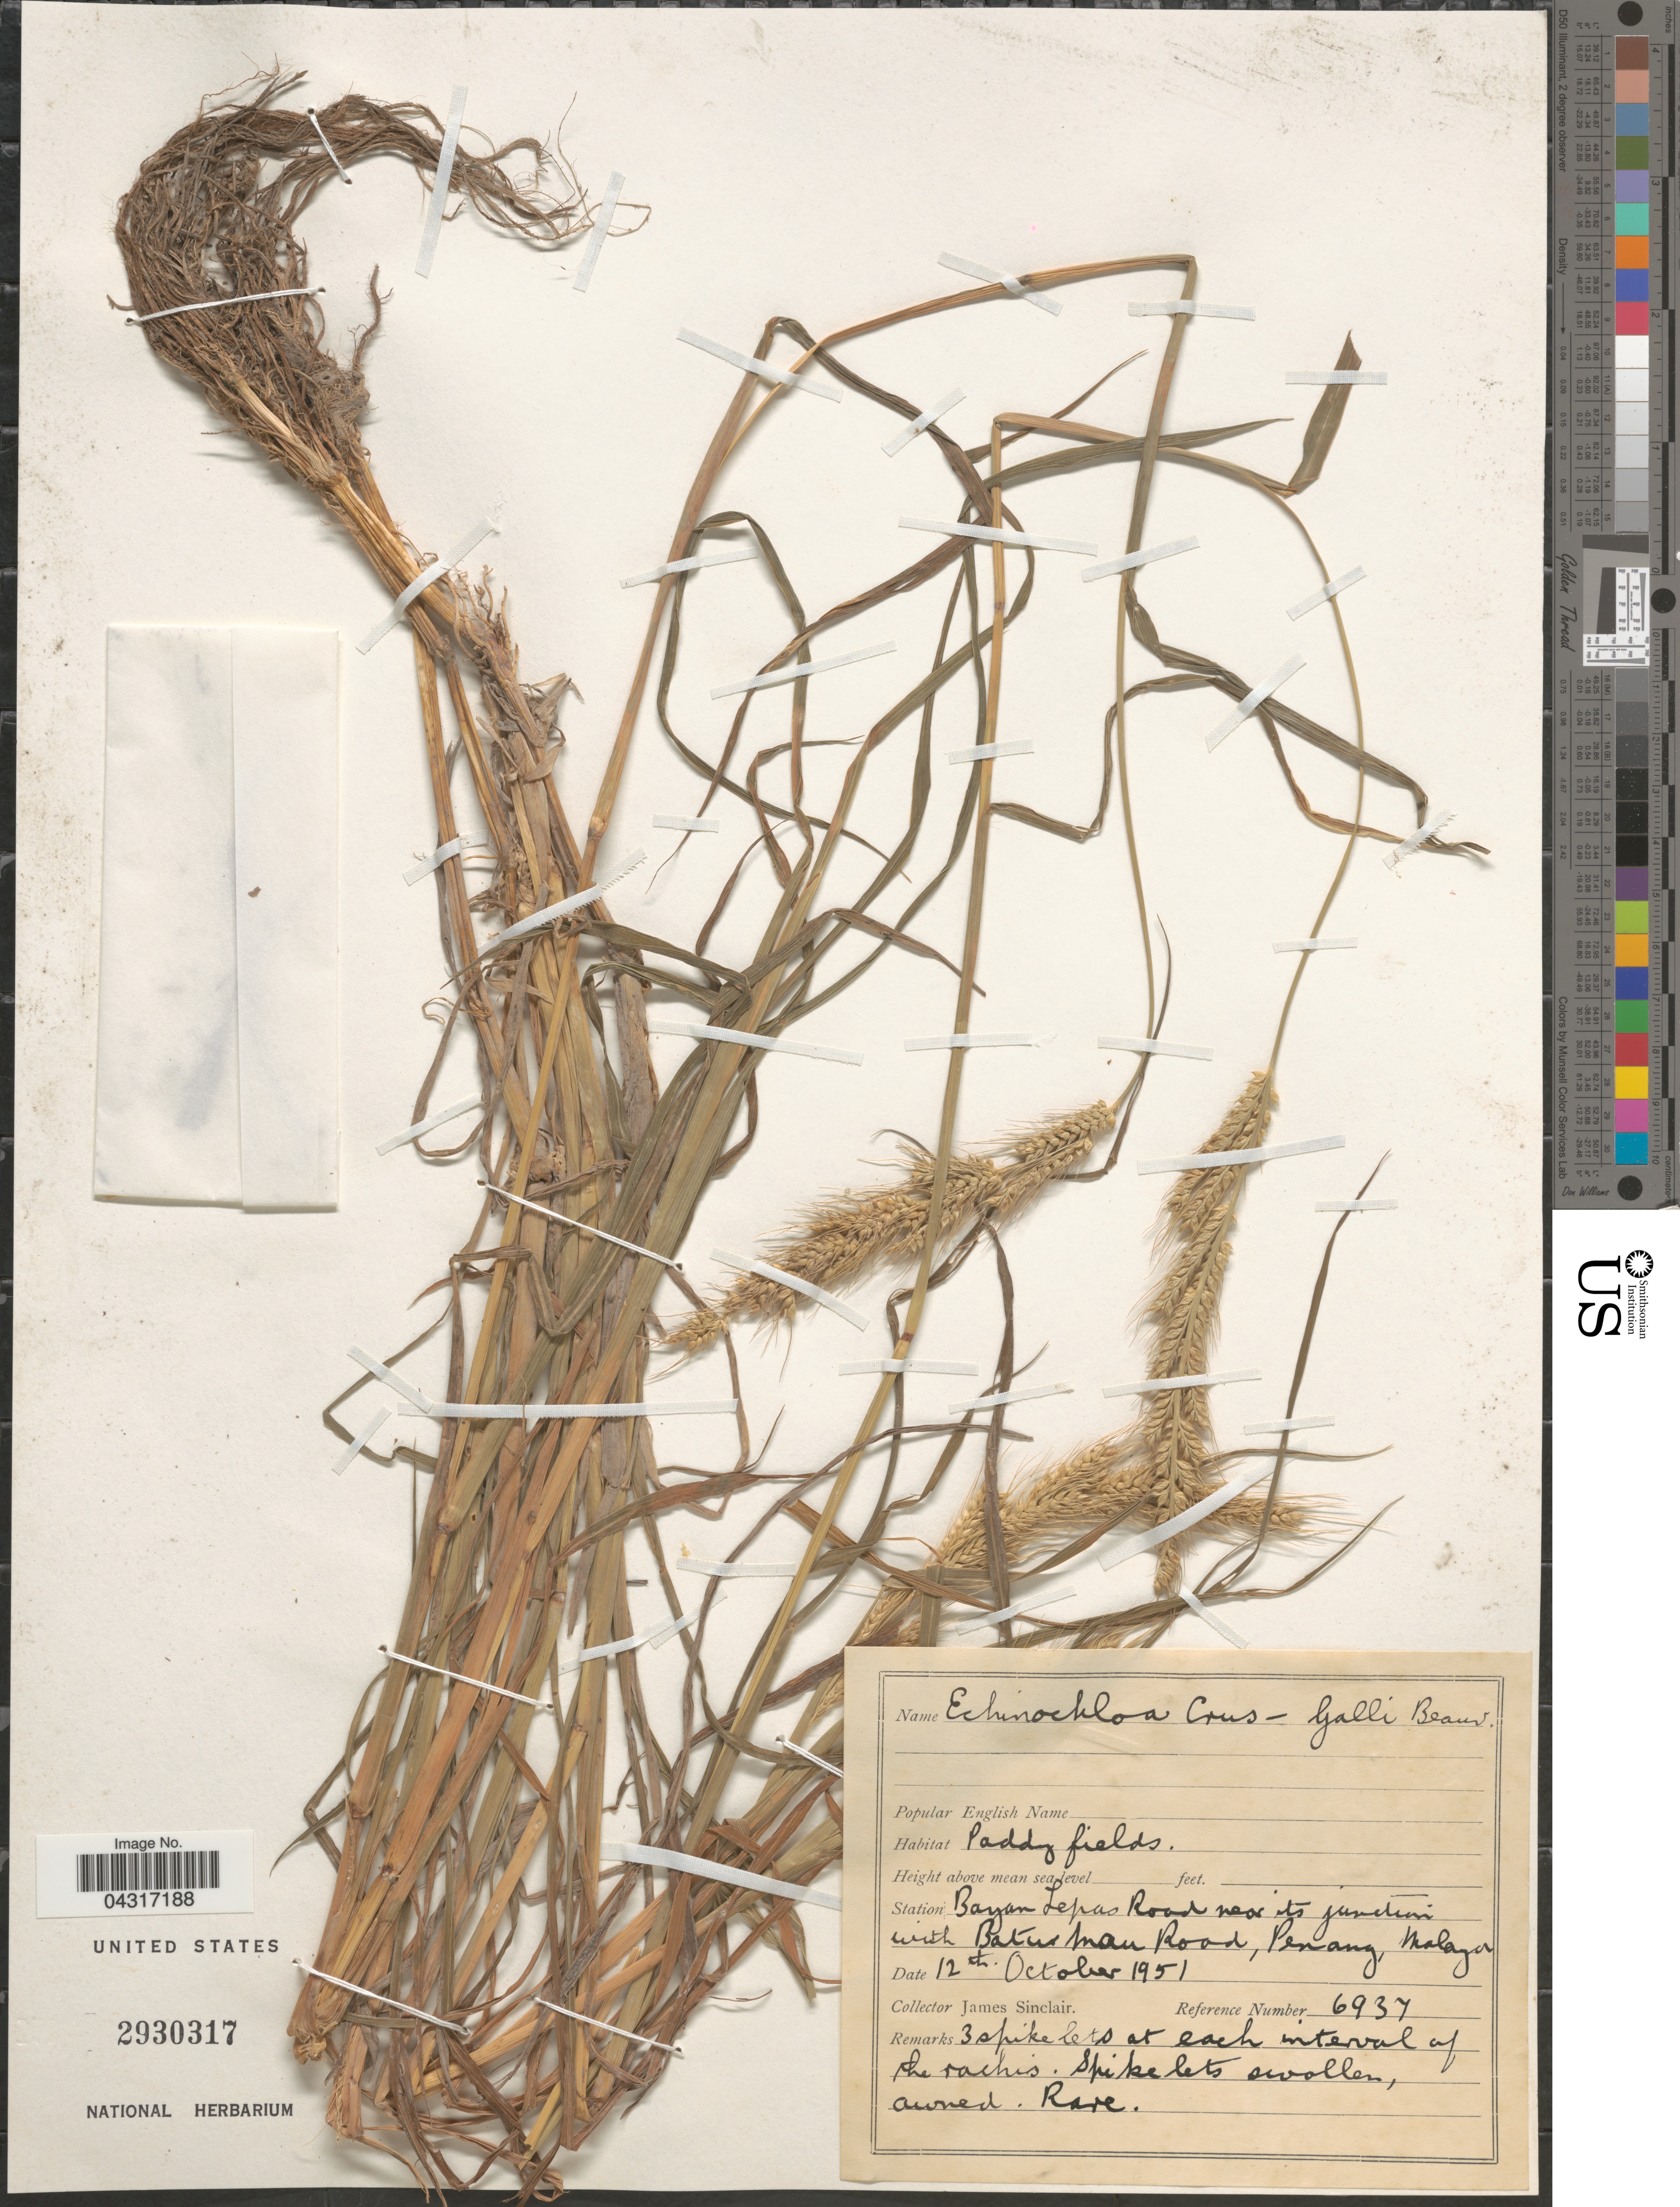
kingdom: Plantae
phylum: Tracheophyta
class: Liliopsida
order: Poales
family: Poaceae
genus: Echinochloa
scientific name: Echinochloa crus-galli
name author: (L.) P. Beauv.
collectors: J. Sinclair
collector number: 6937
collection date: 1951-10-12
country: Malaysia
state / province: Pinang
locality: Station Bayan Tepas Road near its junction with Batur Man Road, Penang, Malaya.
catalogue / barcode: US 2930317